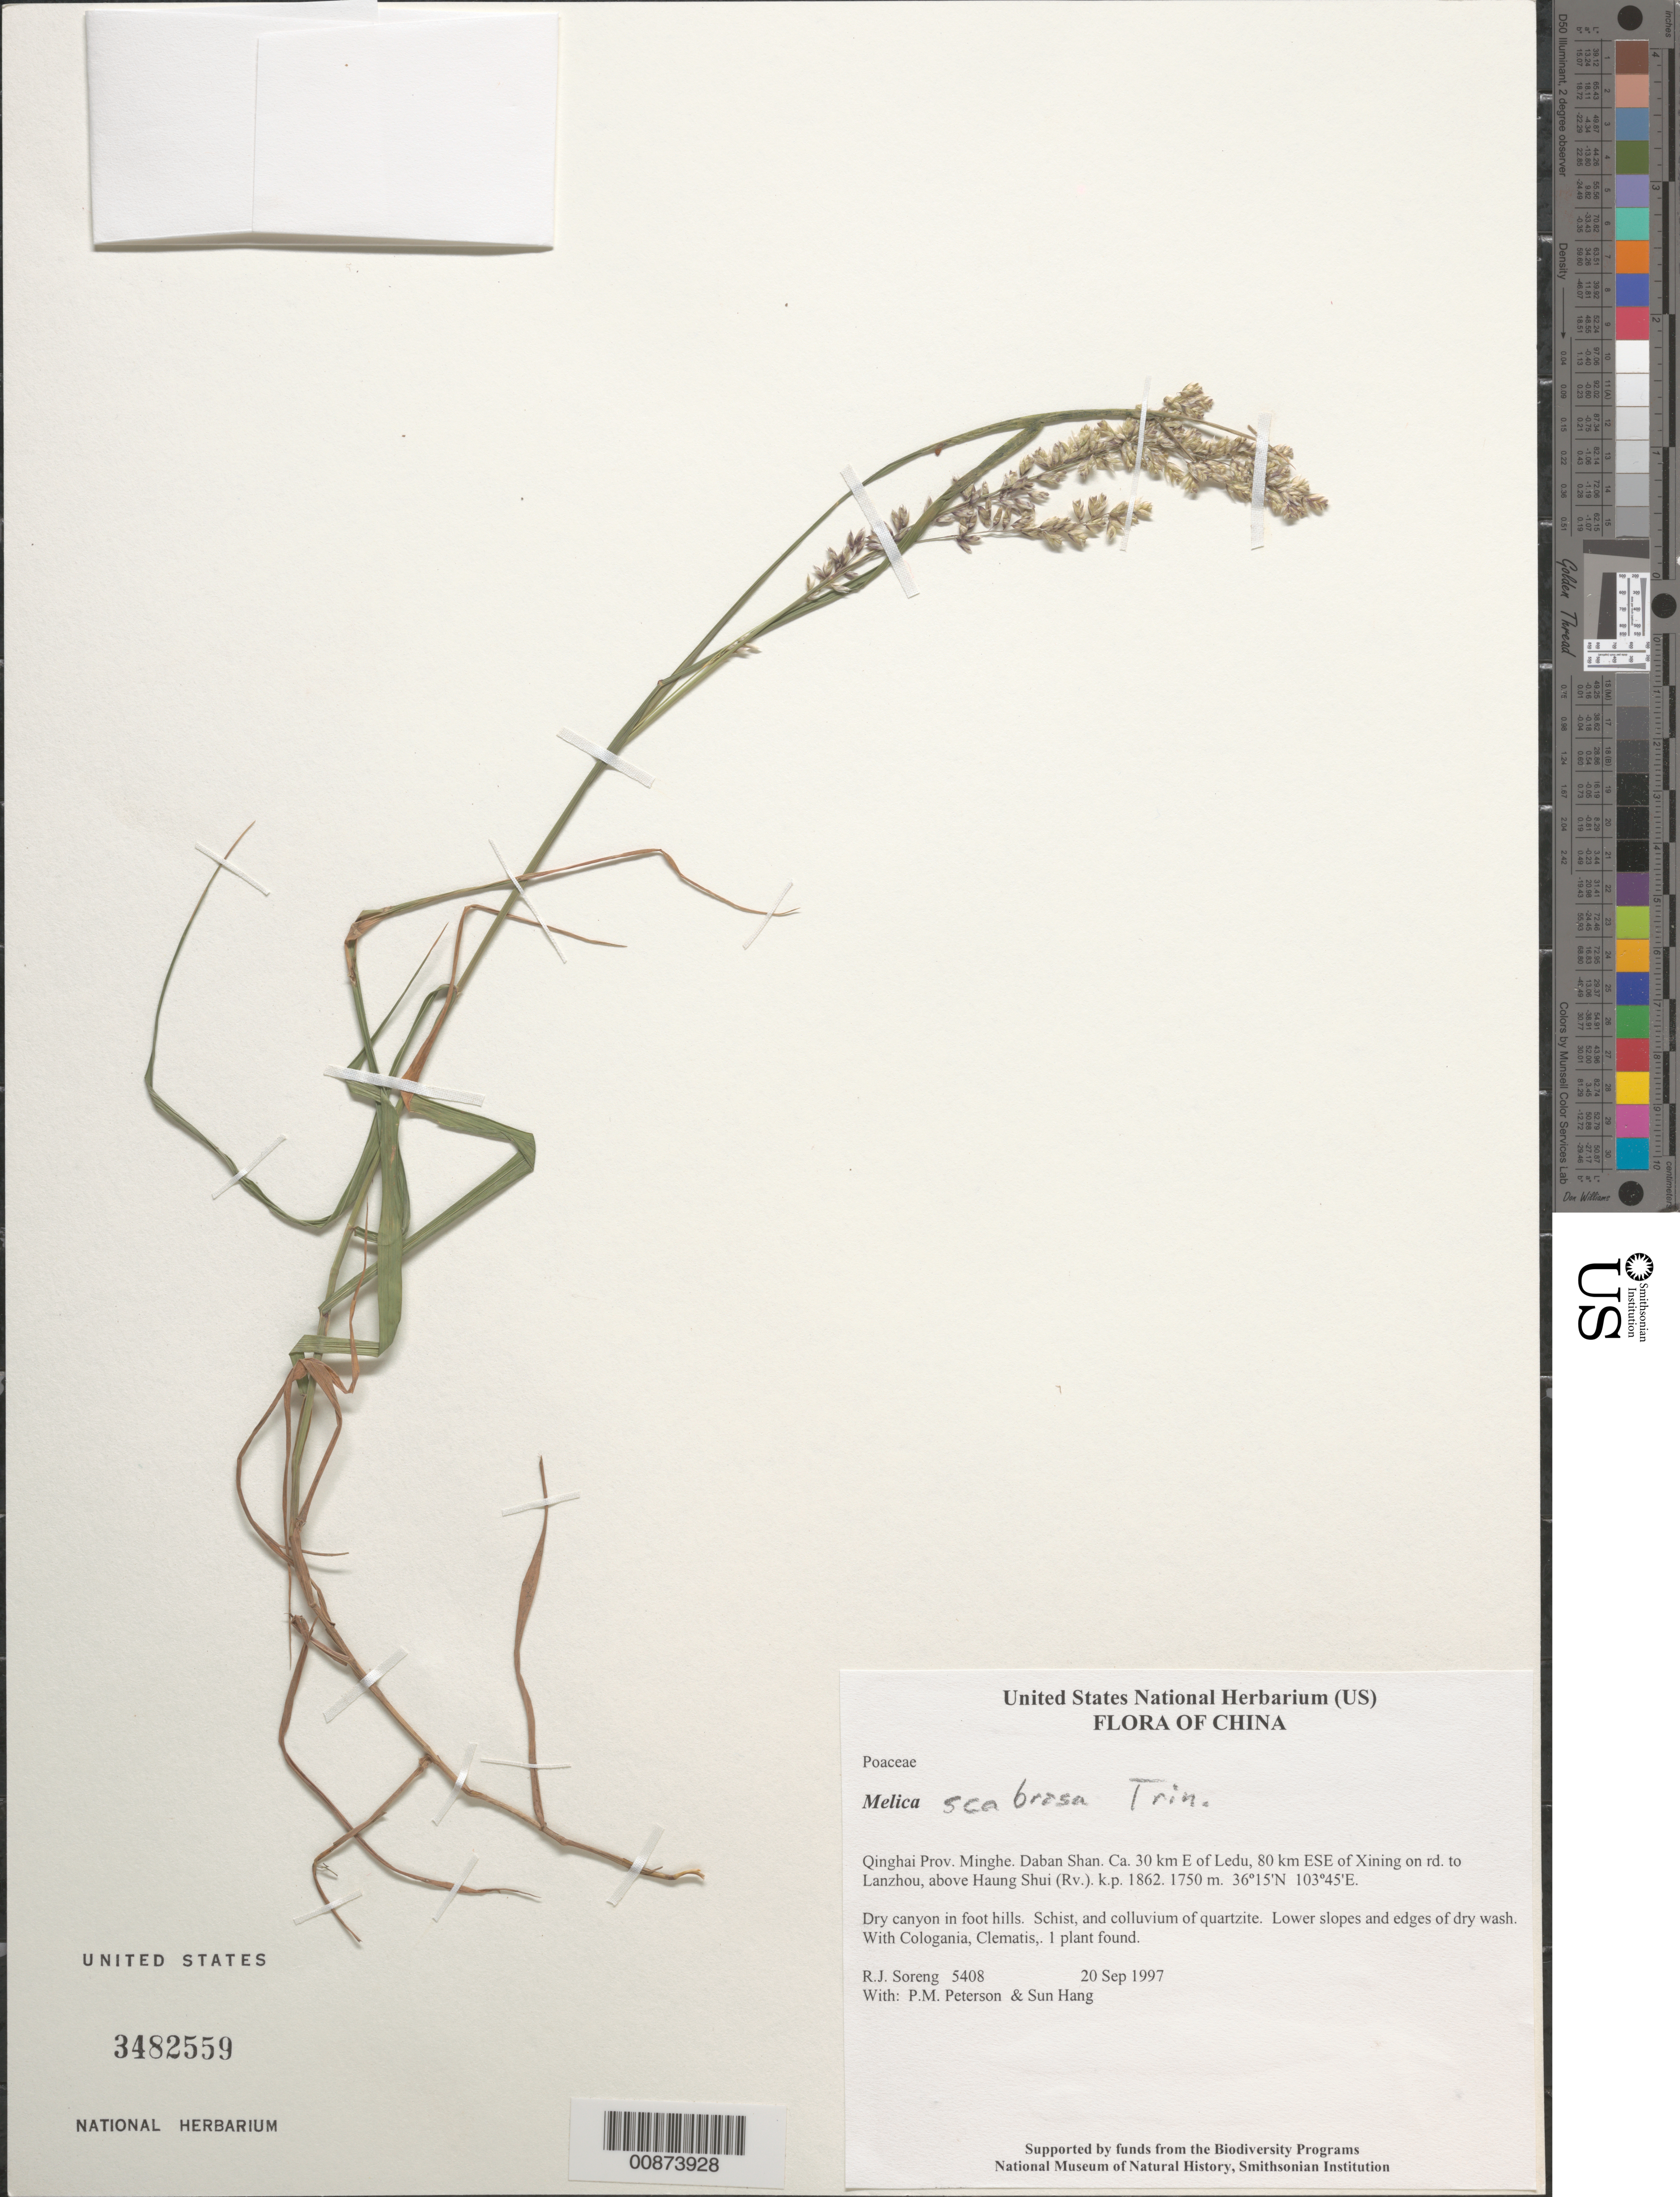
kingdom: Plantae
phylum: Tracheophyta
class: Liliopsida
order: Poales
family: Poaceae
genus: Melica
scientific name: Melica scabrosa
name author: Trin.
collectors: R. J. Soreng, P. M. Peterson & Sun Hang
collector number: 5408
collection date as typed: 20 Sep 1997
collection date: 1997-09-20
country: China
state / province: Qinghai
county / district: Minghe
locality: Daban Shan. Ca. 30 km E of Ledu, 80 km ESE of Xining on rd. to Lanzhou, above Haung Shui (Rv.). k.p. 1862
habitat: Dry canyon in foot hills. Schist, and colluvium of quartzite. Lower slopes and edges of dry wash. With Cologania, Clematis,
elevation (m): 1750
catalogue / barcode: US 3482559